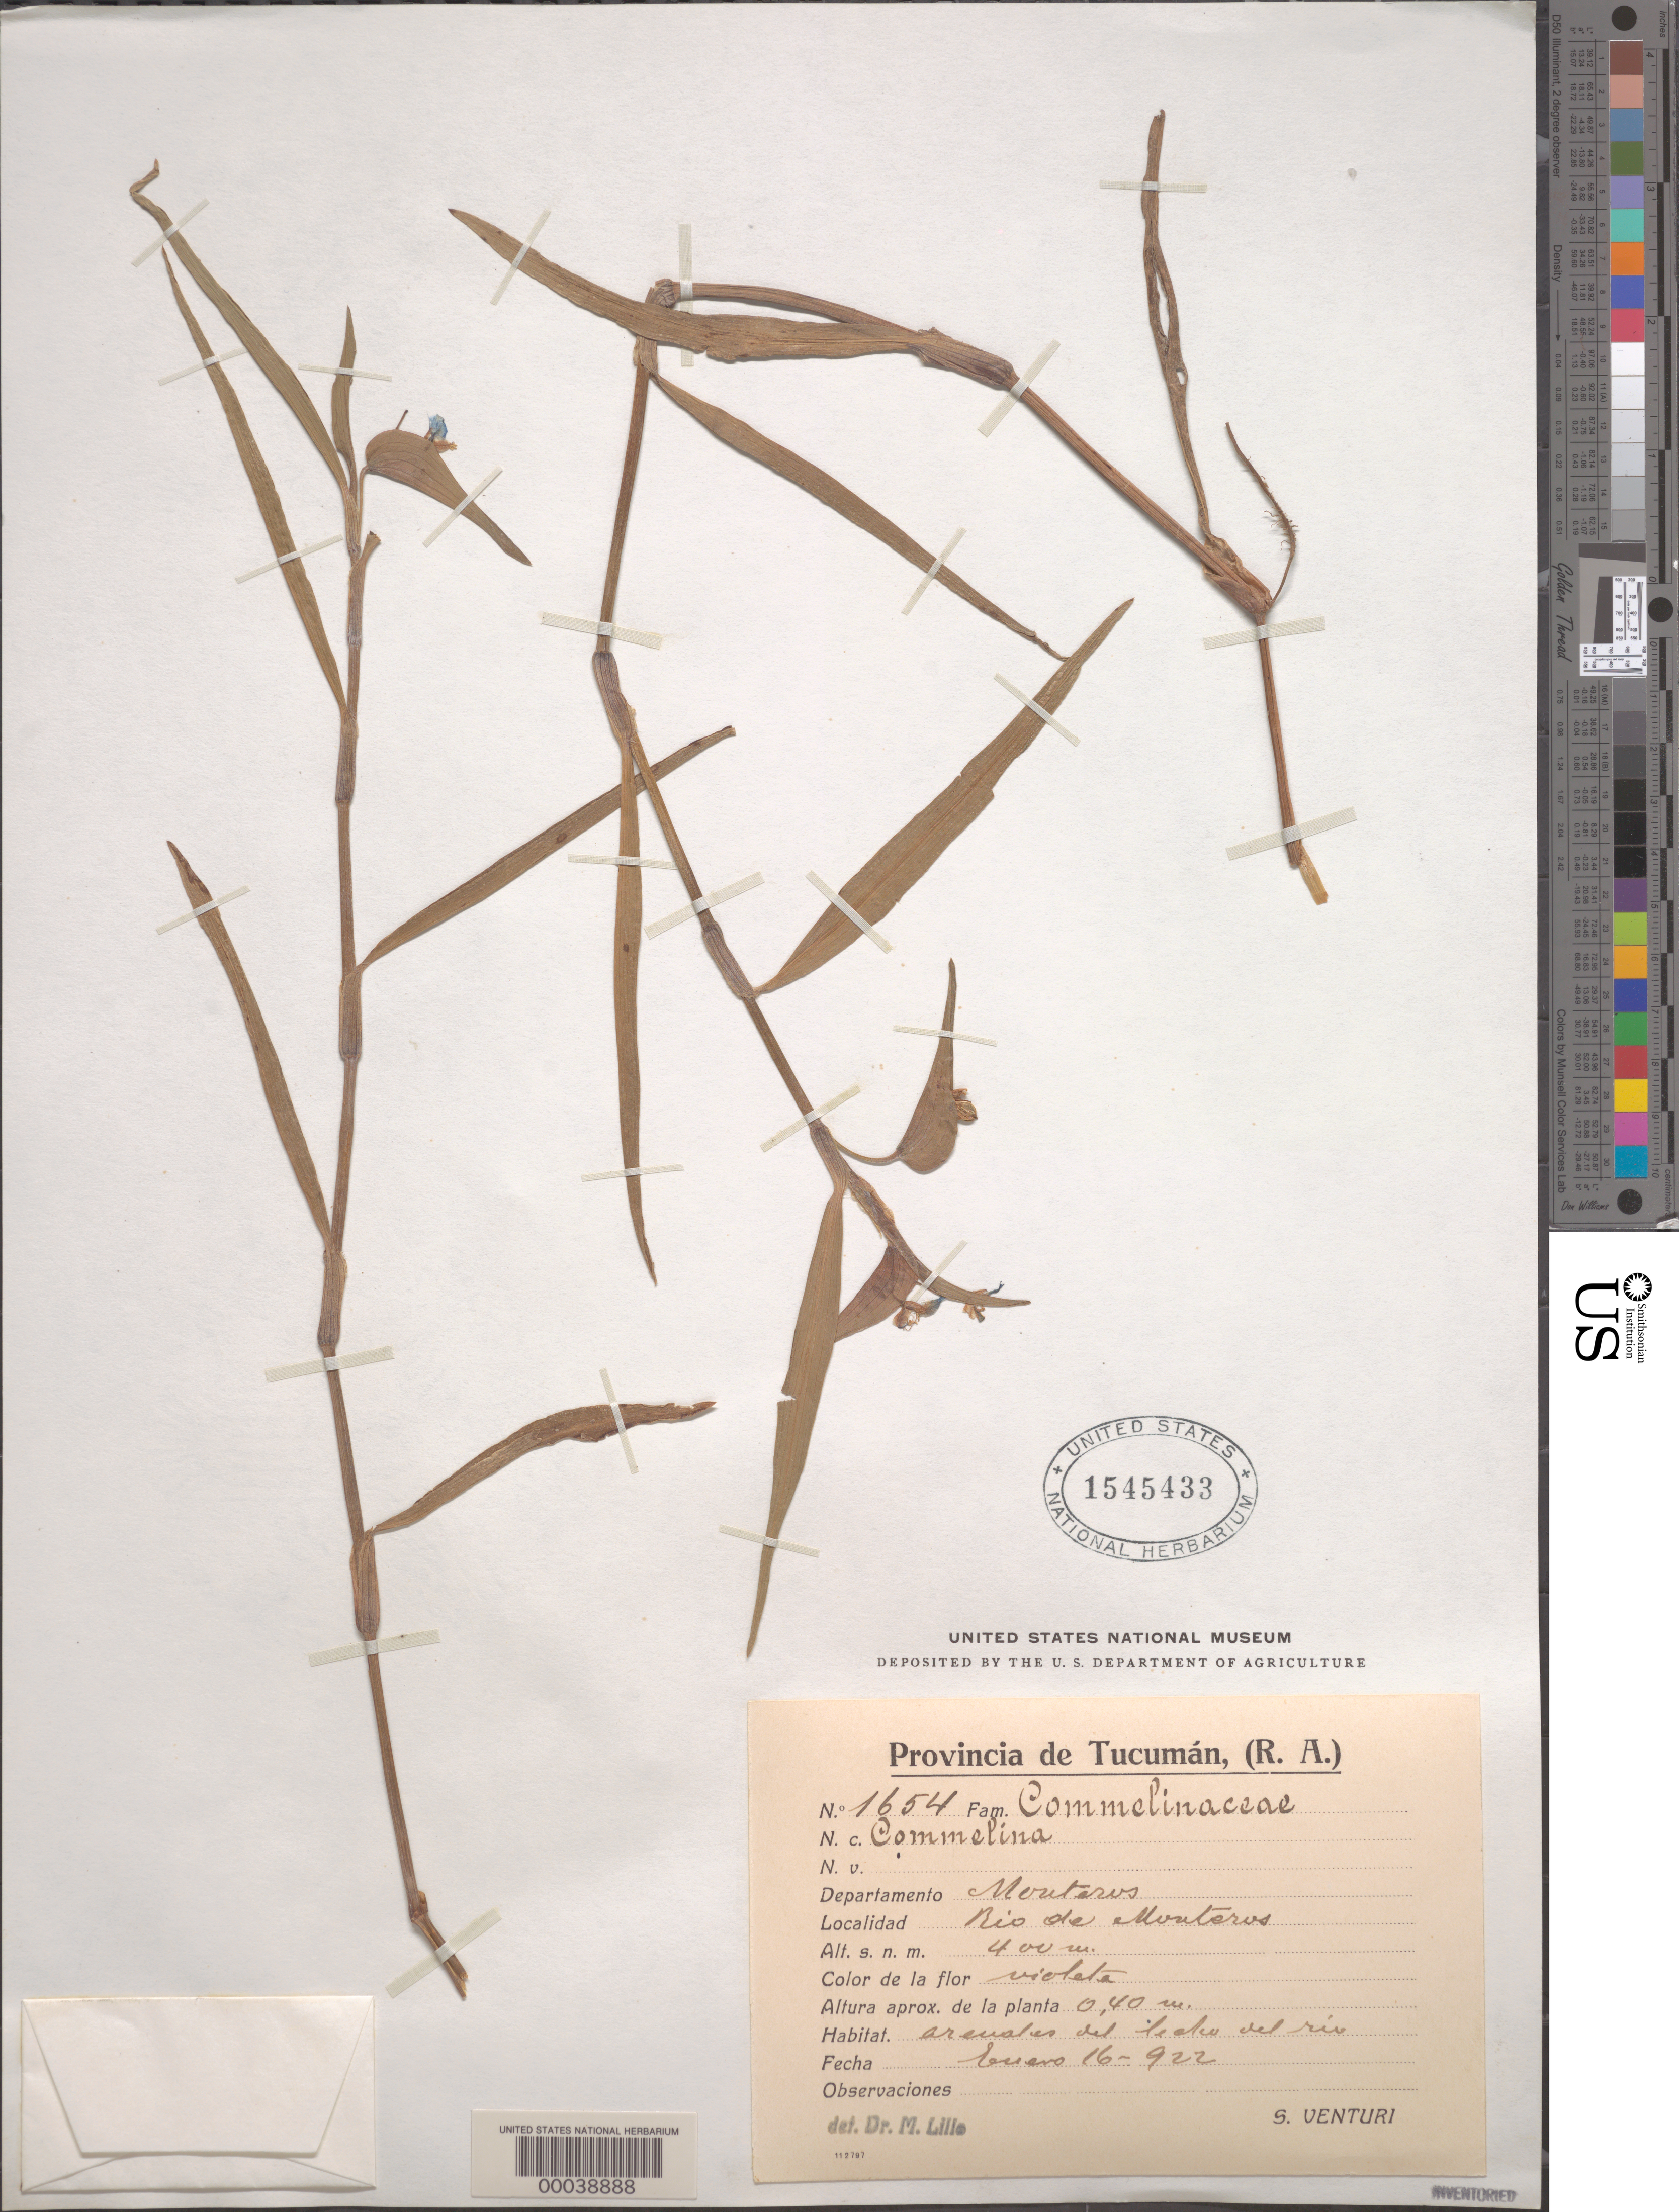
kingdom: Plantae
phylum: Tracheophyta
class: Liliopsida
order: Commelinales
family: Commelinaceae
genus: Commelina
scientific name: Commelina quitensis var. mandonii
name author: C.B. Clarke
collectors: S. Venturi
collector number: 1654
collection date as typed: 16 Jan 1922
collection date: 1922-01-16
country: Argentina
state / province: Tucumán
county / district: Monteros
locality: Rio de Mouteros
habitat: Sandy riverbed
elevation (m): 400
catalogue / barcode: US 1545433